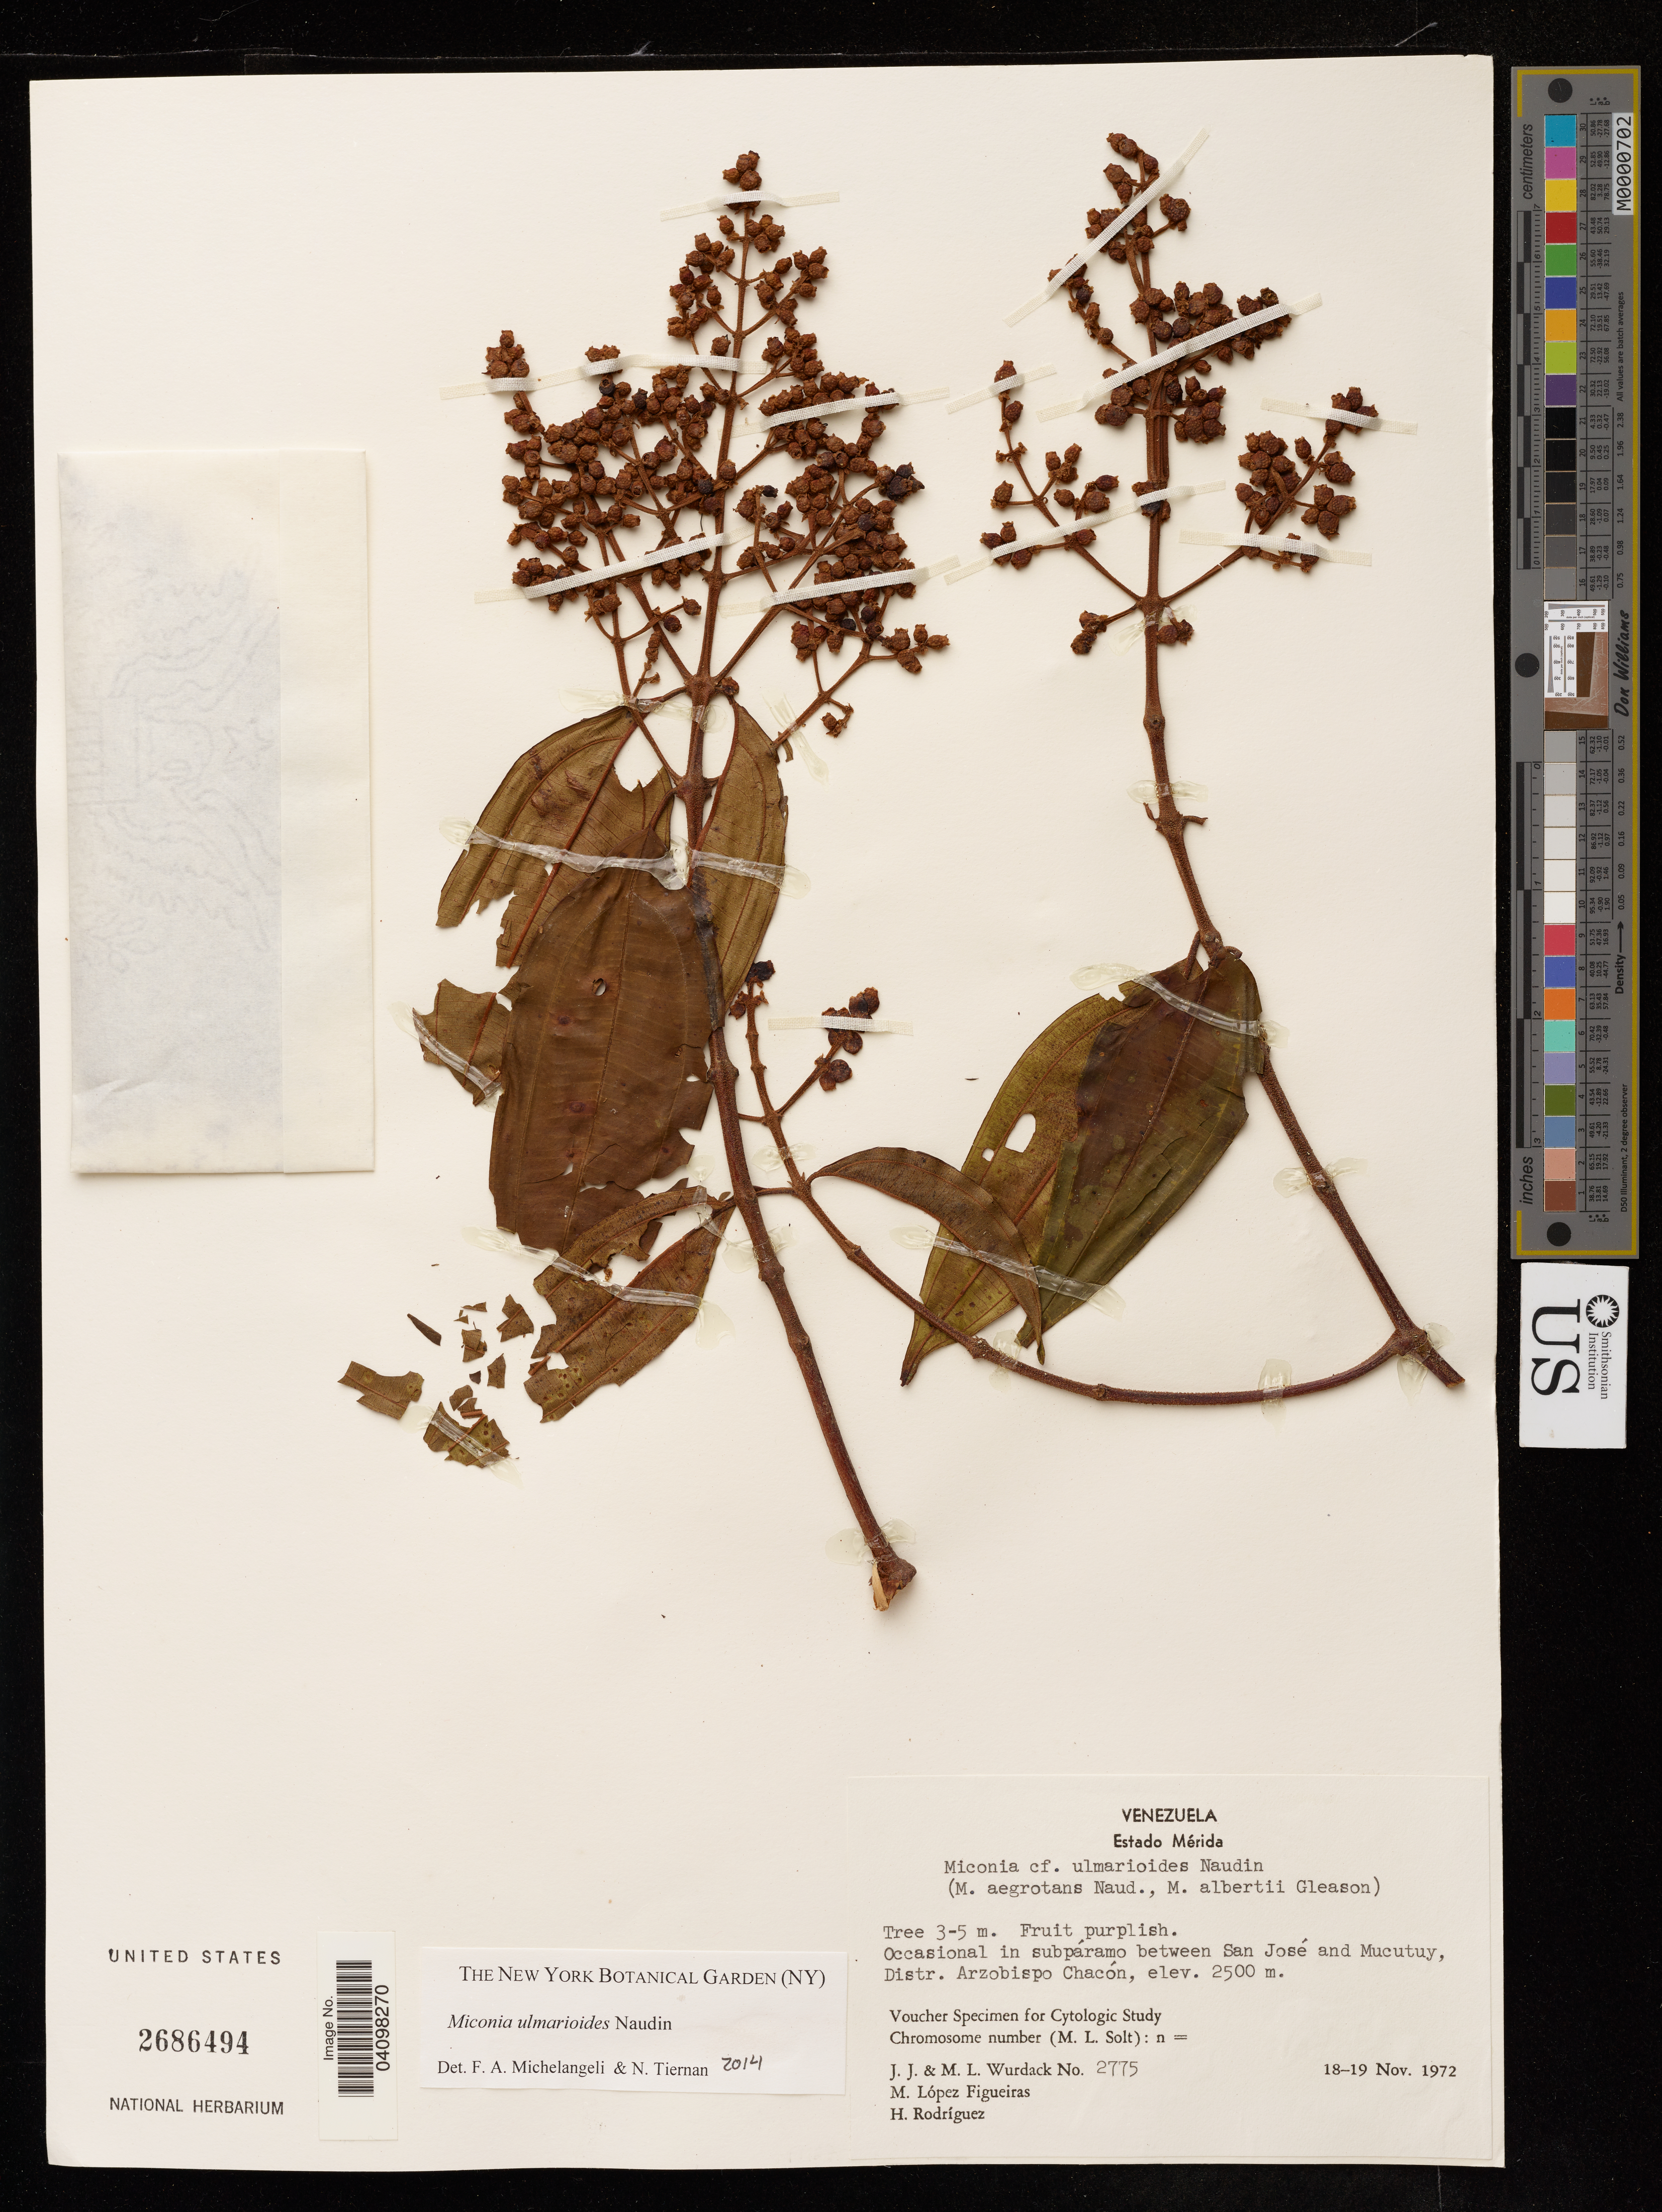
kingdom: Plantae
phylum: Tracheophyta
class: Magnoliopsida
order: Myrtales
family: Melastomataceae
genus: Miconia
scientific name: Miconia ulmarioides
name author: Naudin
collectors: J. J. Wurdack, M. L. Wurdack, M. López Figueiras & H. Rodríguez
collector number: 2775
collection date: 1972-11-18/1972-11-19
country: Venezuela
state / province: Merida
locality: Occasional in subpáramo between San José and Mucutuy, Distr. Arzobispo Chácon.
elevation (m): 2500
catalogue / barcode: US 2686494